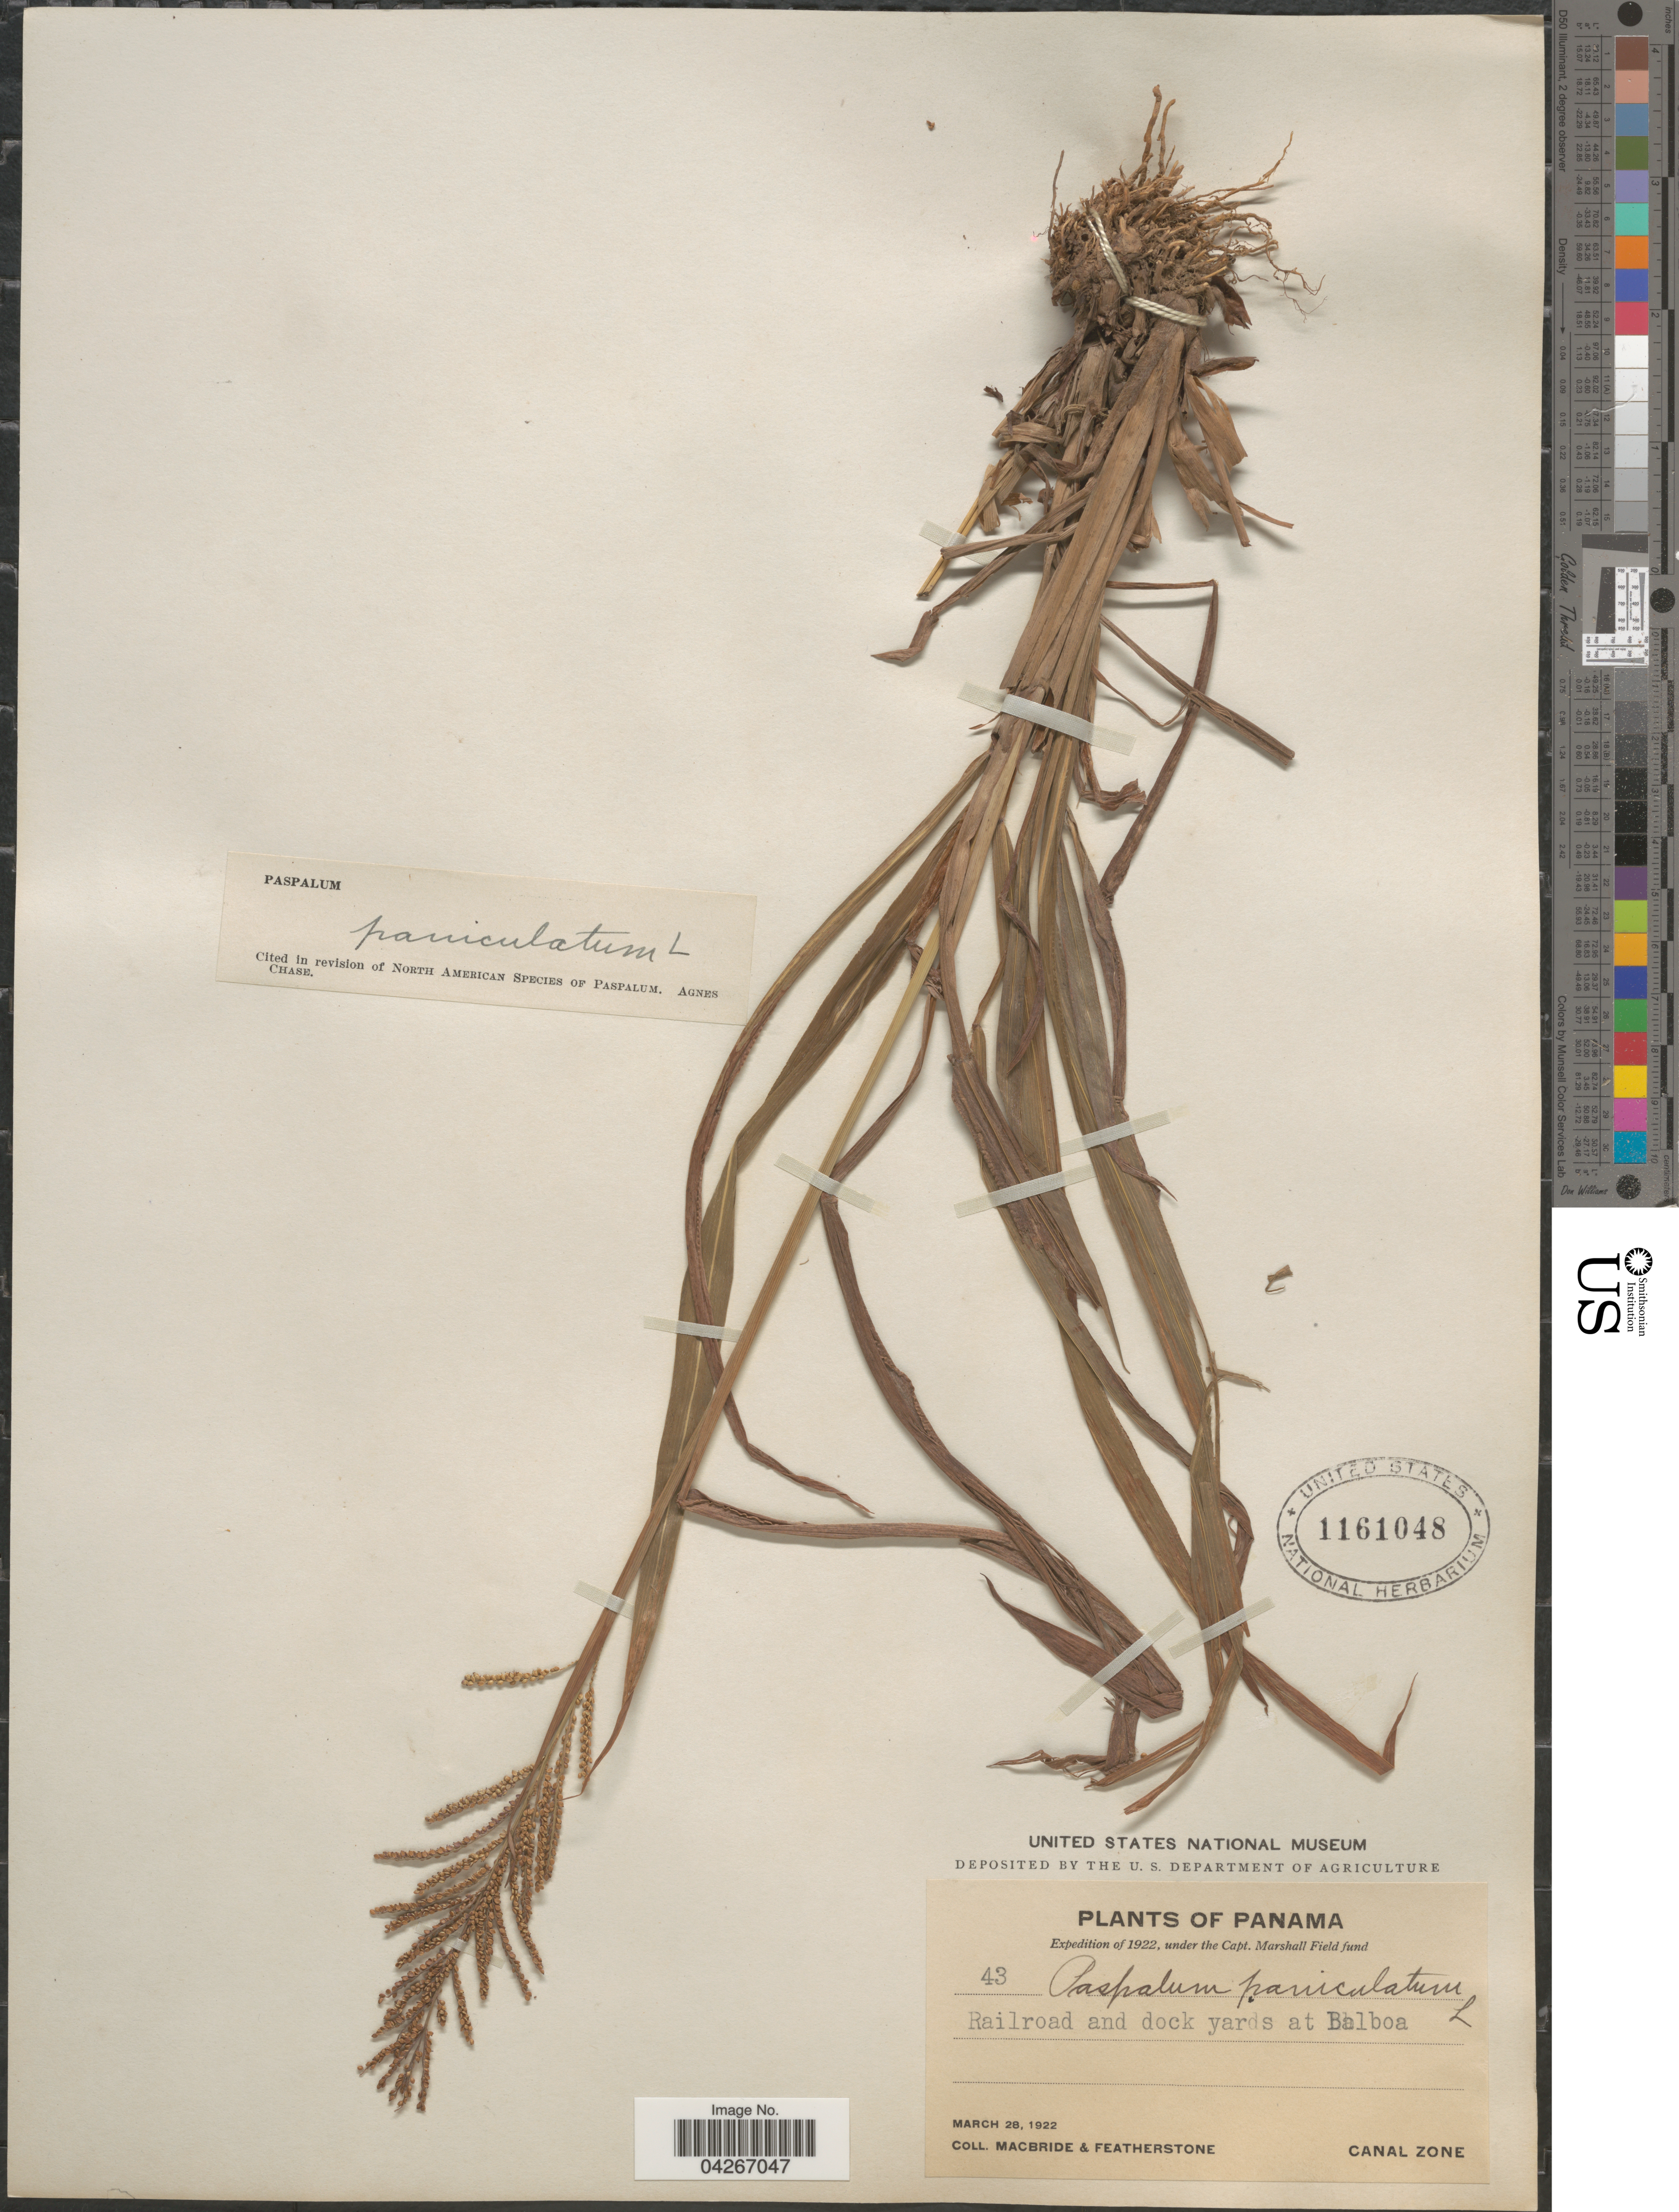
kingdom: Plantae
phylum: Tracheophyta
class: Liliopsida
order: Poales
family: Poaceae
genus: Paspalum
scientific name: Paspalum paniculatum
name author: L.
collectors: Macbride, -- & -. Featherstone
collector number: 43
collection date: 1922-03-28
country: Panama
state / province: Colón / Panamá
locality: Expedition of 1922. Railroad and dock yards at Balboa. Canal Zone.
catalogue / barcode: US 1161048